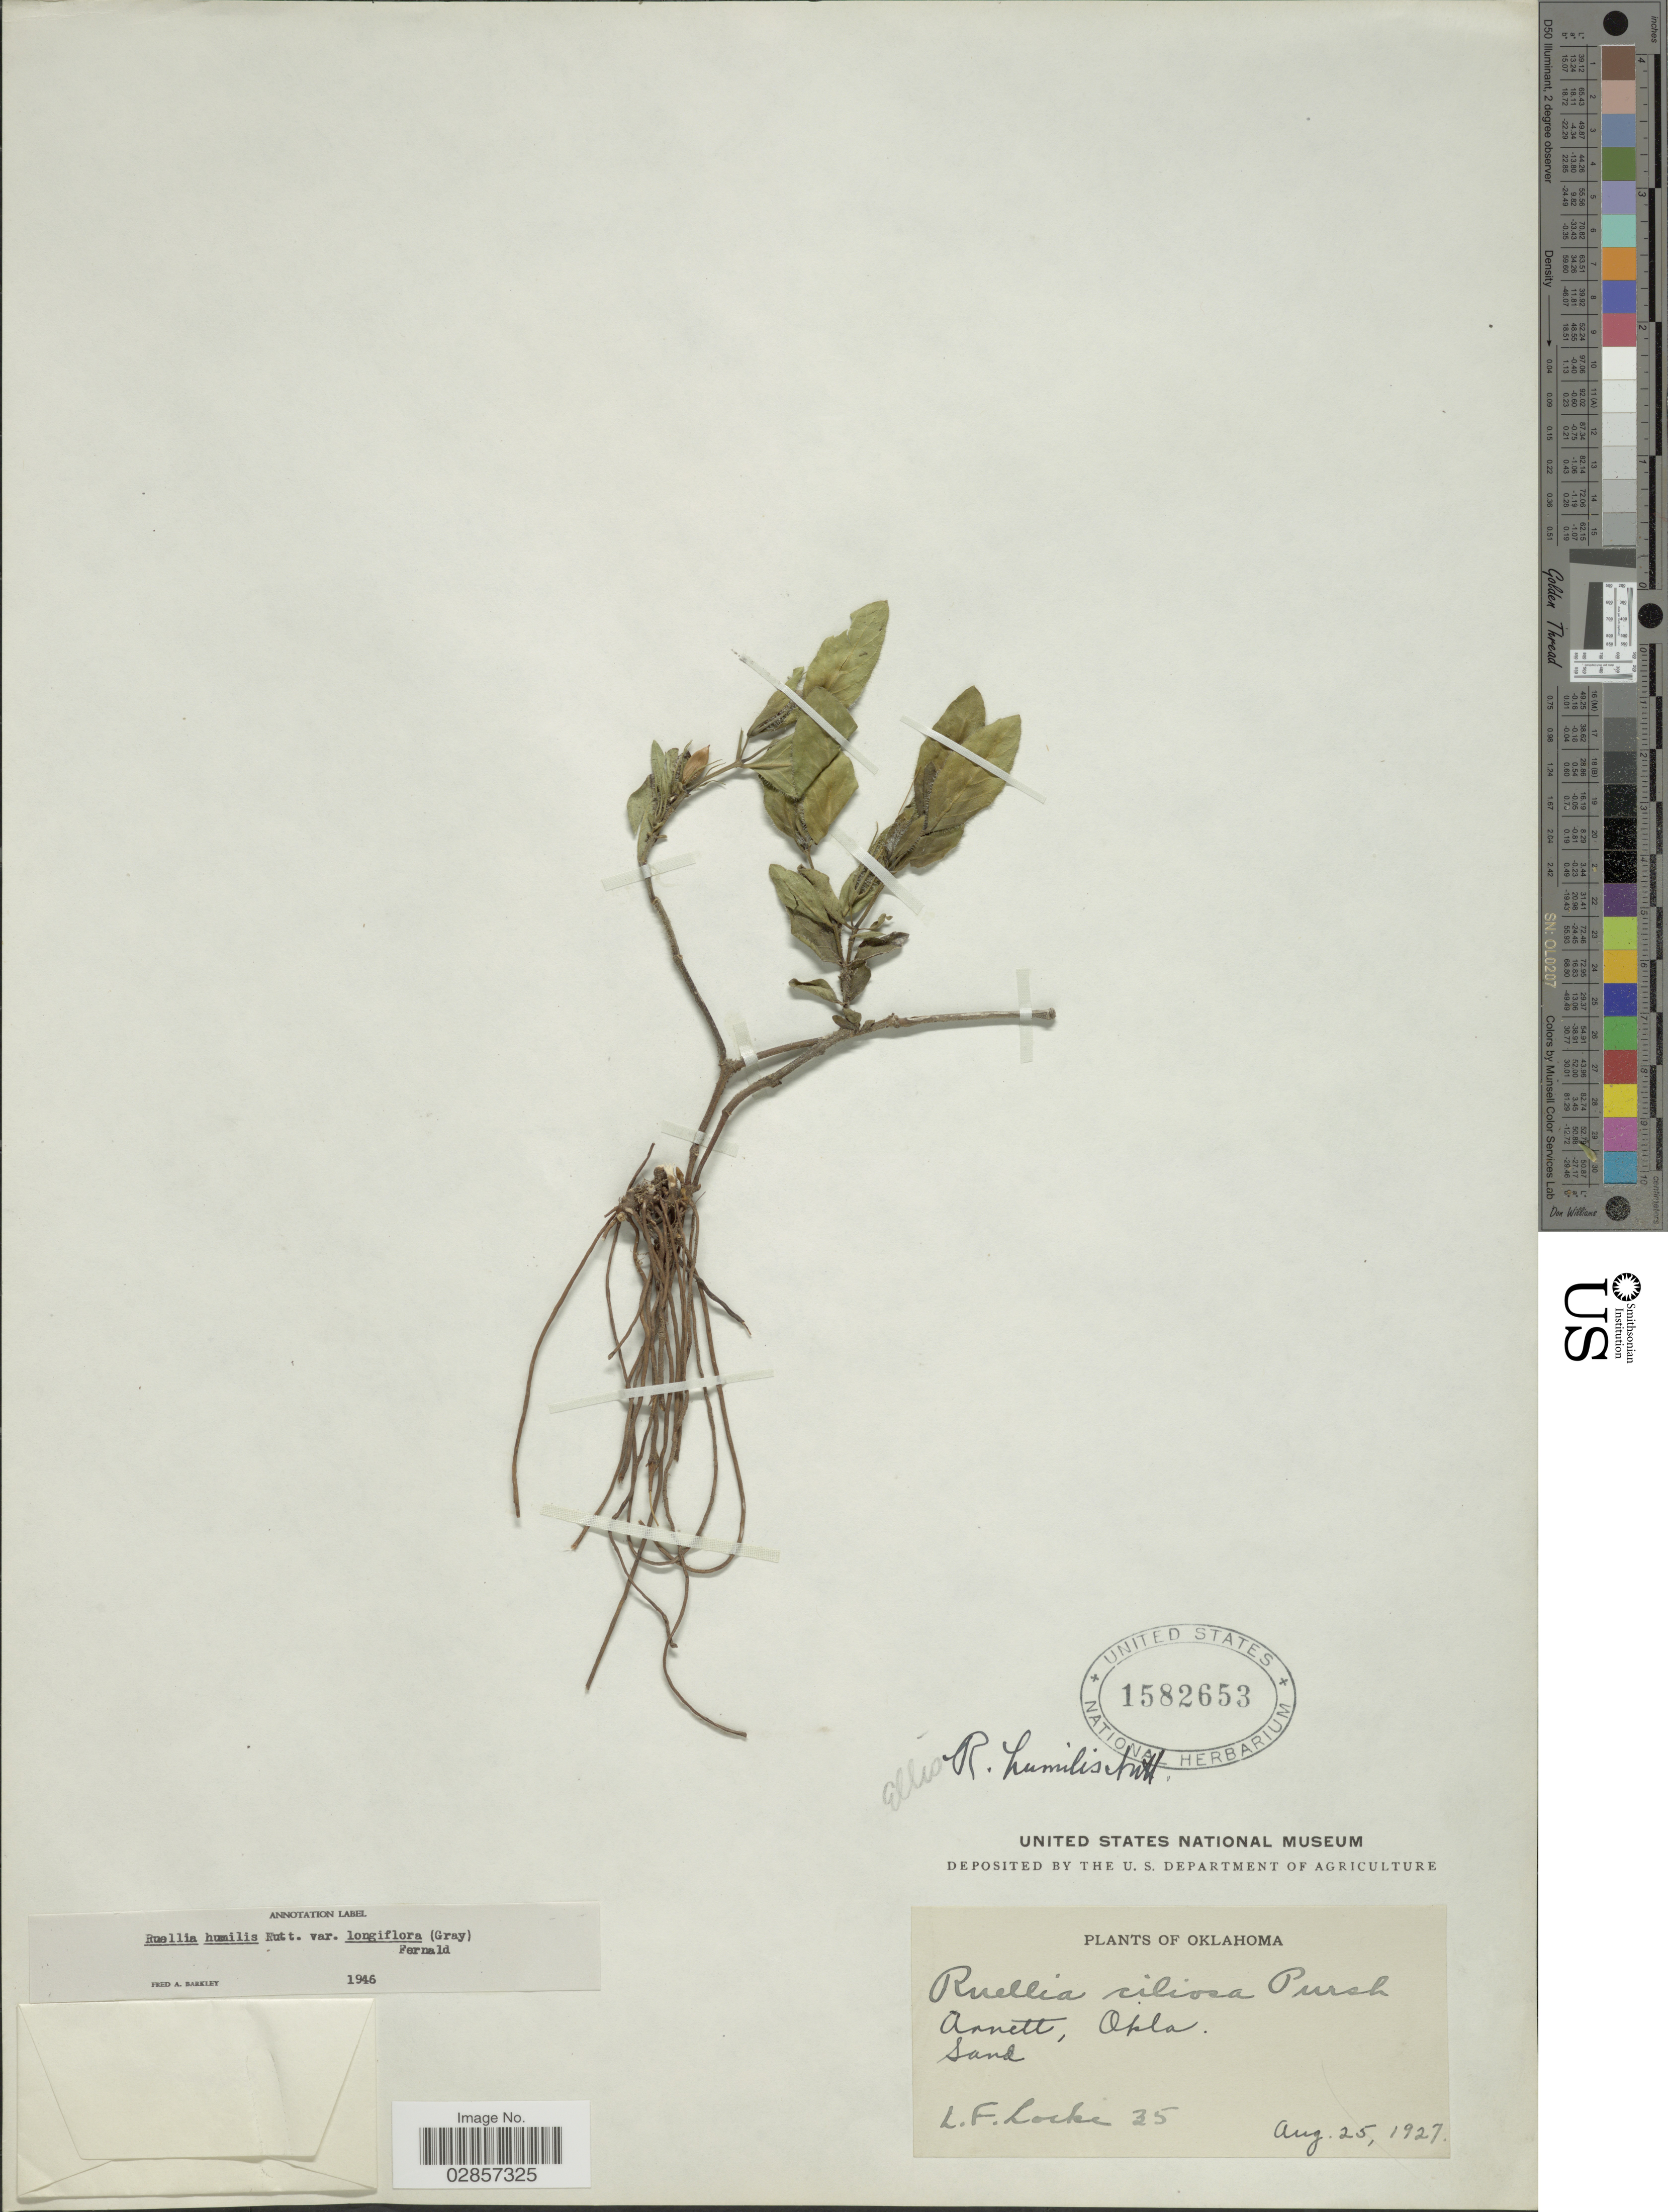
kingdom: Plantae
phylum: Tracheophyta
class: Magnoliopsida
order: Lamiales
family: Acanthaceae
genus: Ruellia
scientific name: Ruellia humilis var. longiflora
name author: (A. Gray) Fernald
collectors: L. Locke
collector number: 35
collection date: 1927-08-25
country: United States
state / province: Oklahoma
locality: Annett, Okla.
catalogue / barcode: US 1582653